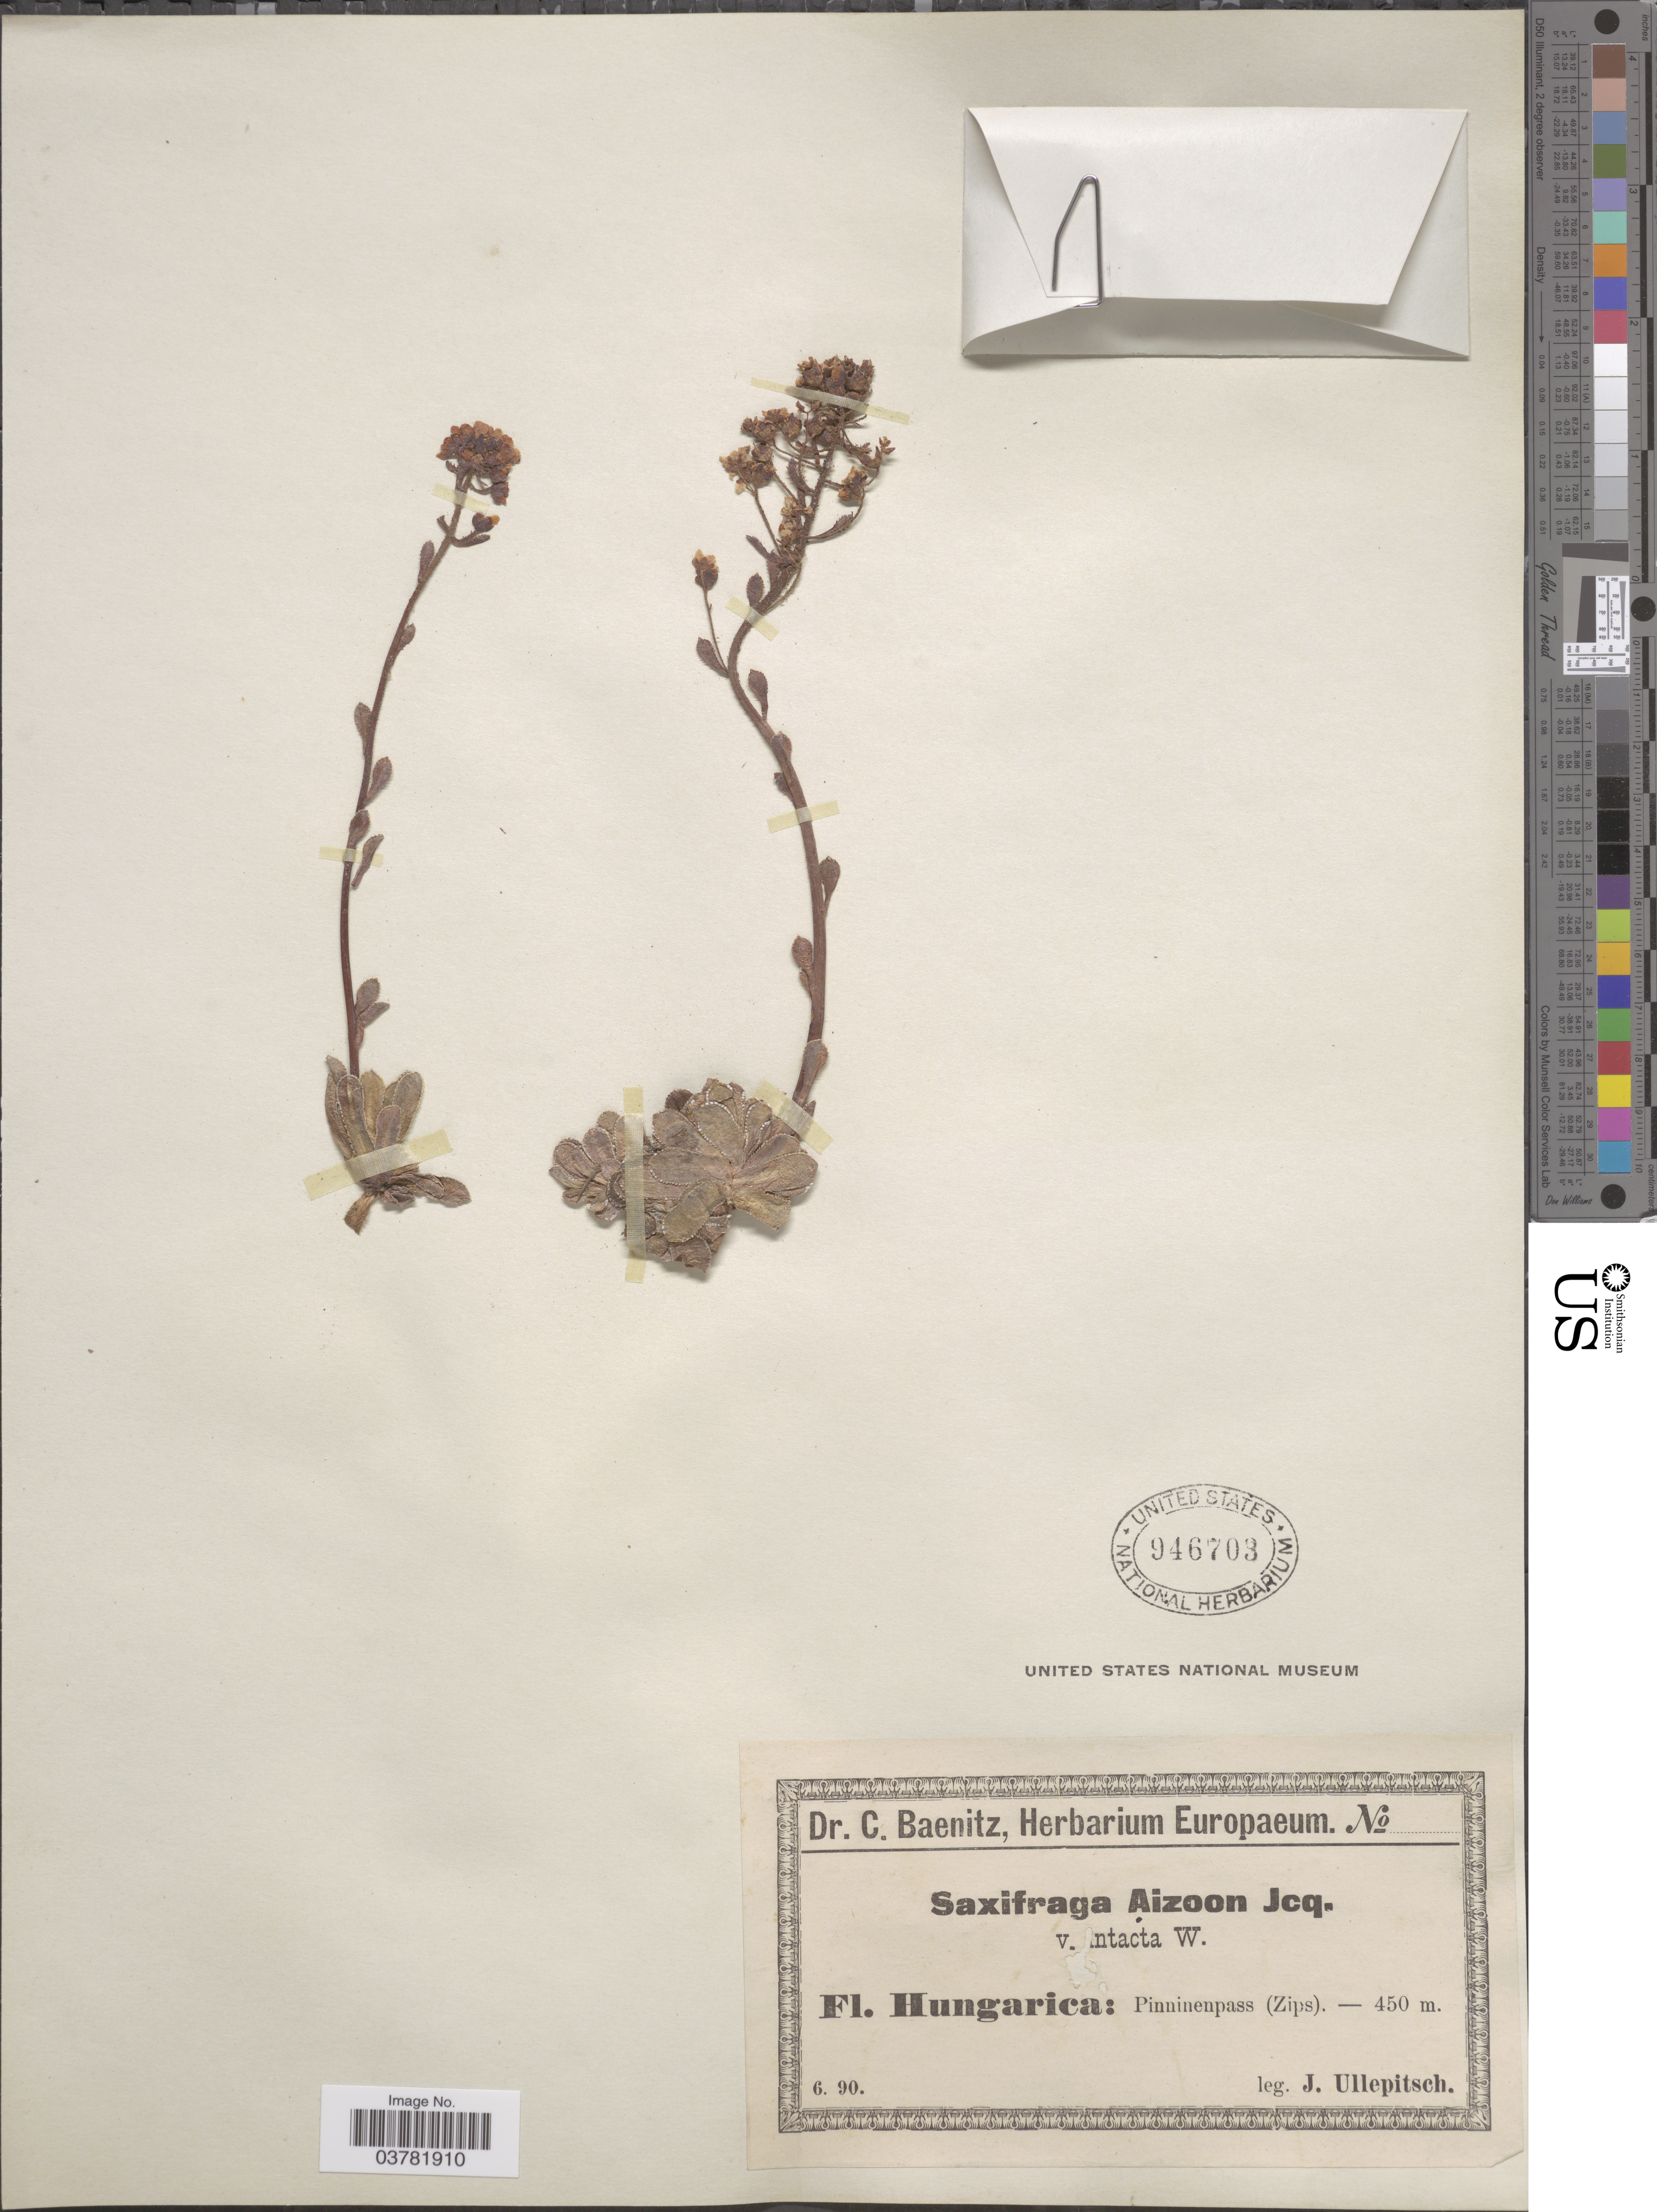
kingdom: Plantae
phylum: Tracheophyta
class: Magnoliopsida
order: Saxifragales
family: Saxifragaceae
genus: Saxifraga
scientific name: Saxifraga aizoon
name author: Jacq.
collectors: J. Ullepitsch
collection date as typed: Transcribed d/m/y: /6/90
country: Hungary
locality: Hungarica: Pinninenpass (Zips).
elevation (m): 450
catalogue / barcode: US 946703